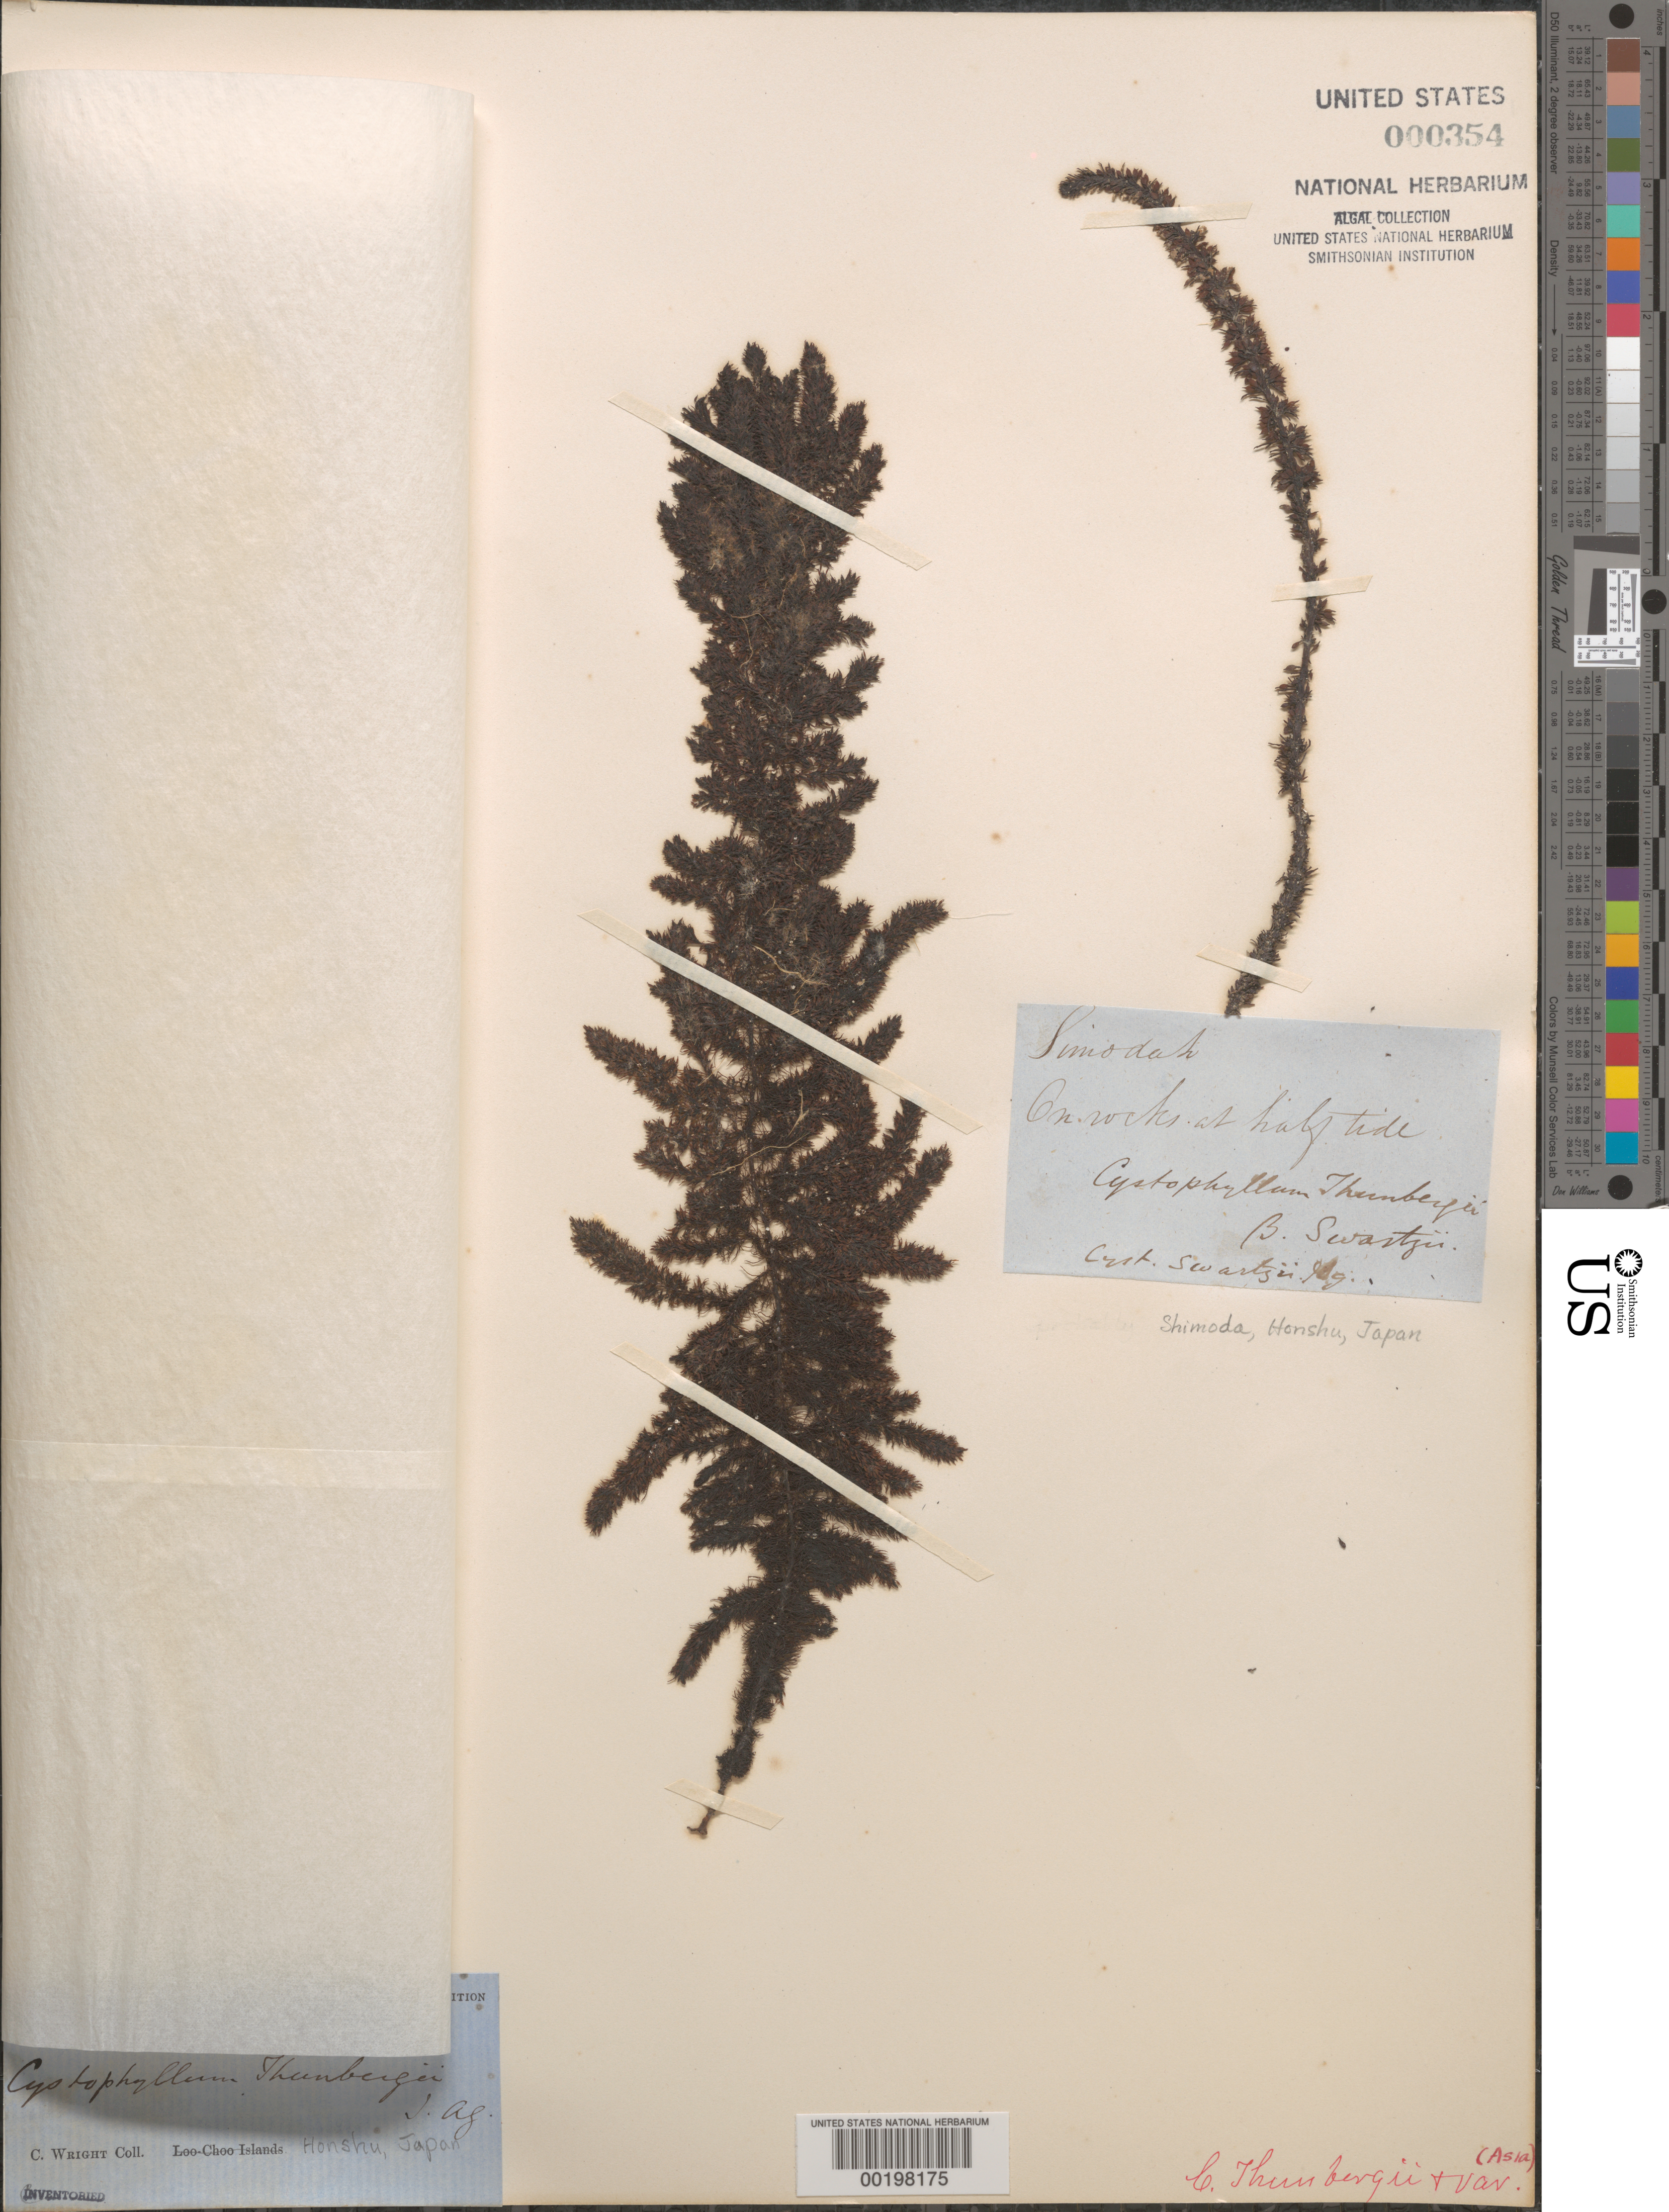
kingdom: Chromista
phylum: Ochrophyta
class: Phaeophyceae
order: Fucales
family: Sargassaceae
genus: Sargassum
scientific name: Sargassum thunbergii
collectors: C. Wright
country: Japan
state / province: Sizuoka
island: Honshu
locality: Shimoda (Simodah)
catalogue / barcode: US 354